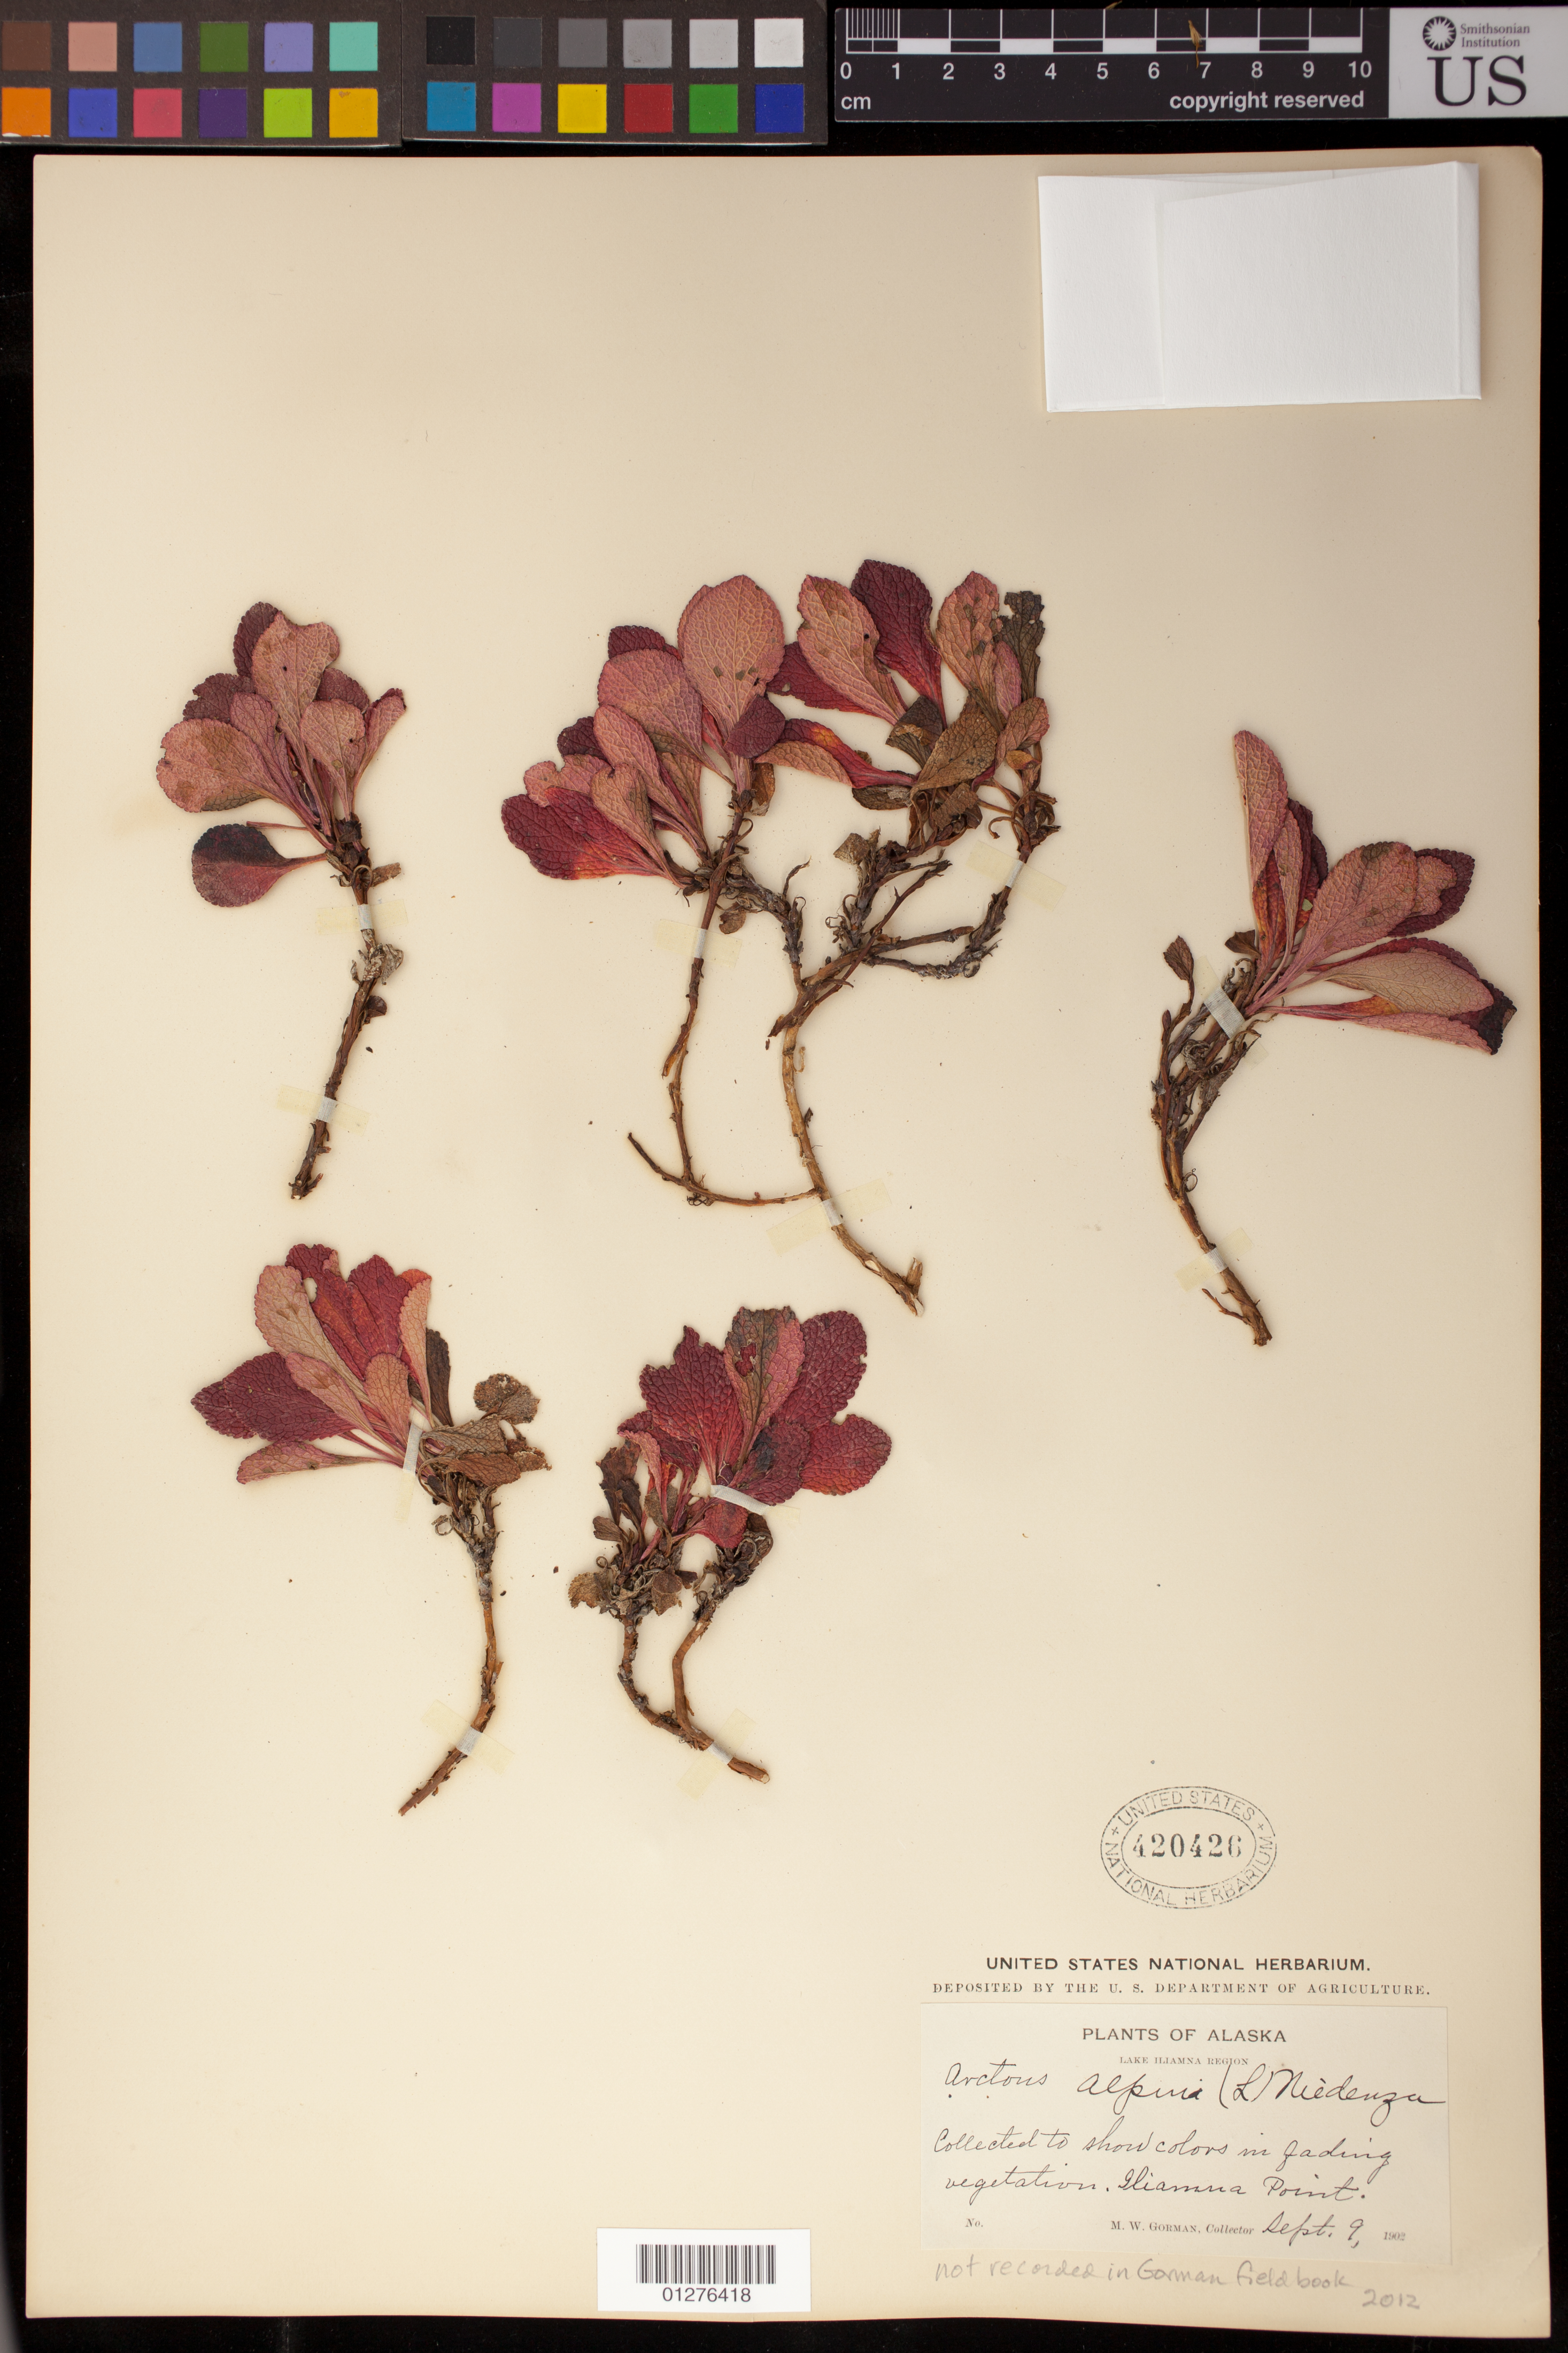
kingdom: Plantae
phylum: Tracheophyta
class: Magnoliopsida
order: Ericales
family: Ericaceae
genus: Arctous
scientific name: Arctous alpina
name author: (L.) Nied.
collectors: M. W. Gorman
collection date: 1902-09-09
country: United States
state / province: Alaska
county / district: Lake And Peninsula Borough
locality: Iliamna Point.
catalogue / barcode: US 420426